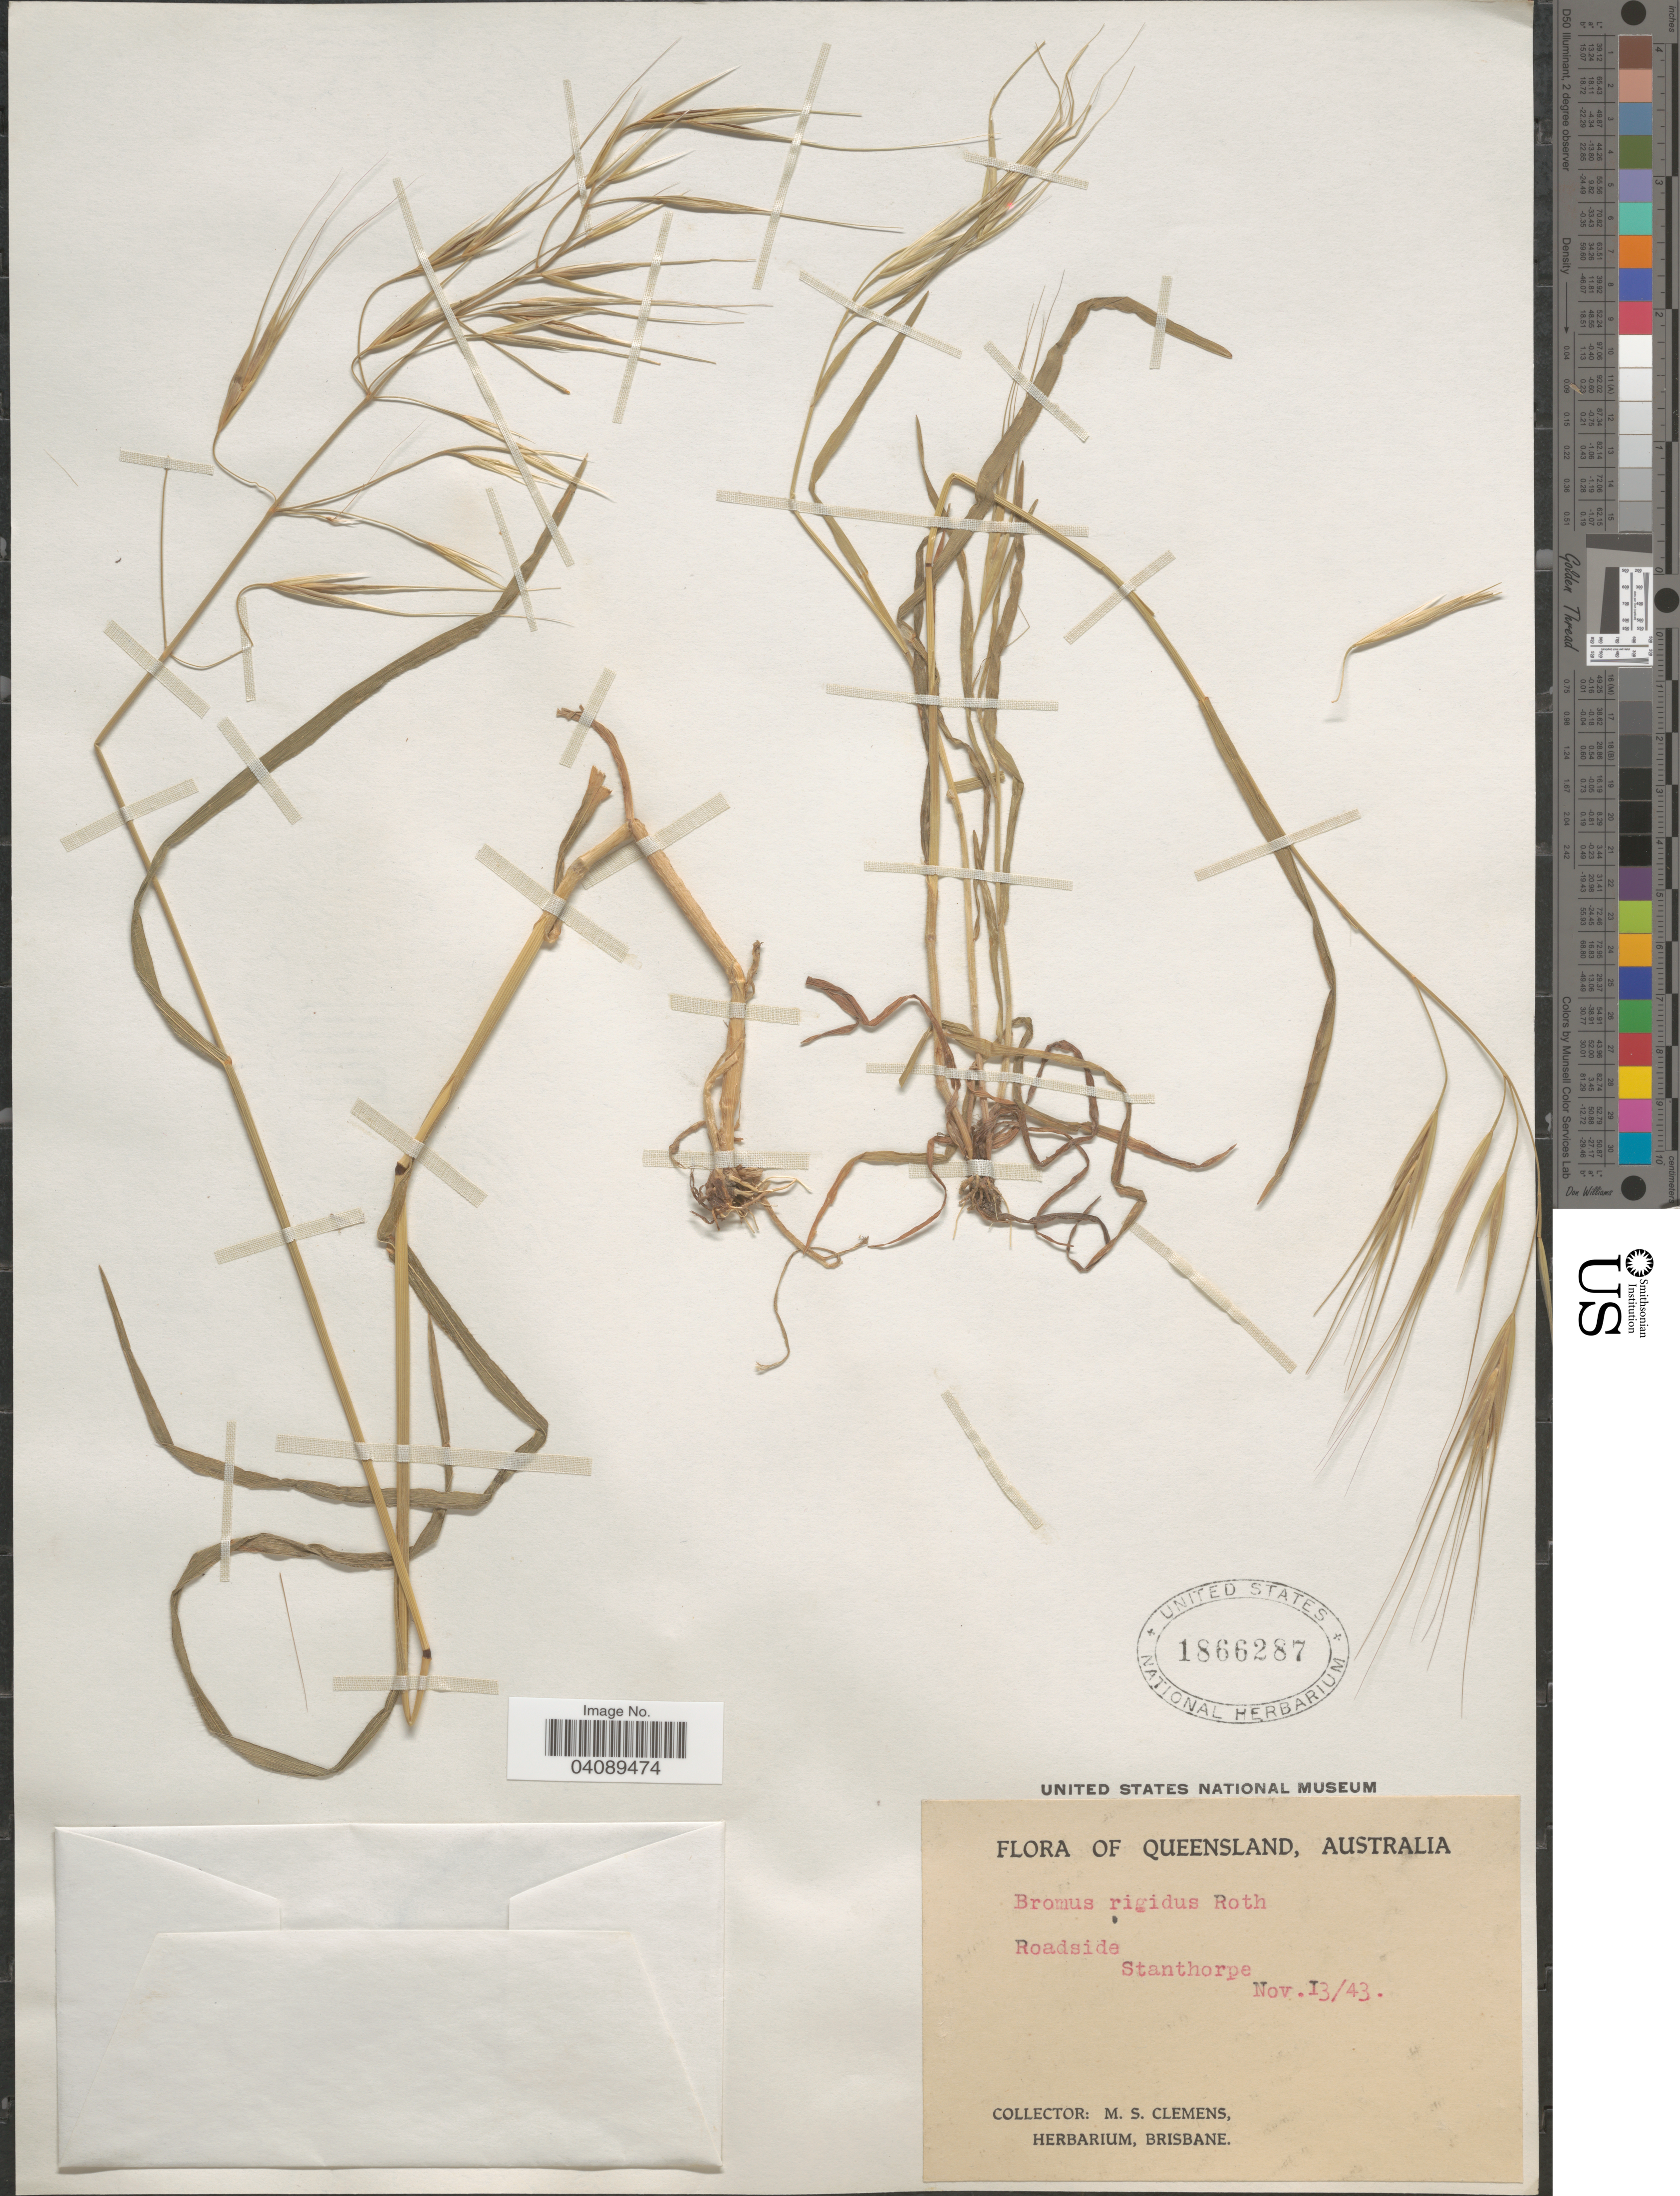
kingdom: Plantae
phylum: Tracheophyta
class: Liliopsida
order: Poales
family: Poaceae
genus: Bromus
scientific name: Bromus rigidus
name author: Roth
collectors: M. S. Clemens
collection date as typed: Transcribed d/m/y: 13/11/43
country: Australia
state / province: Queensland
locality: Roadside. Stanthorpe.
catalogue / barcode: US 1866287